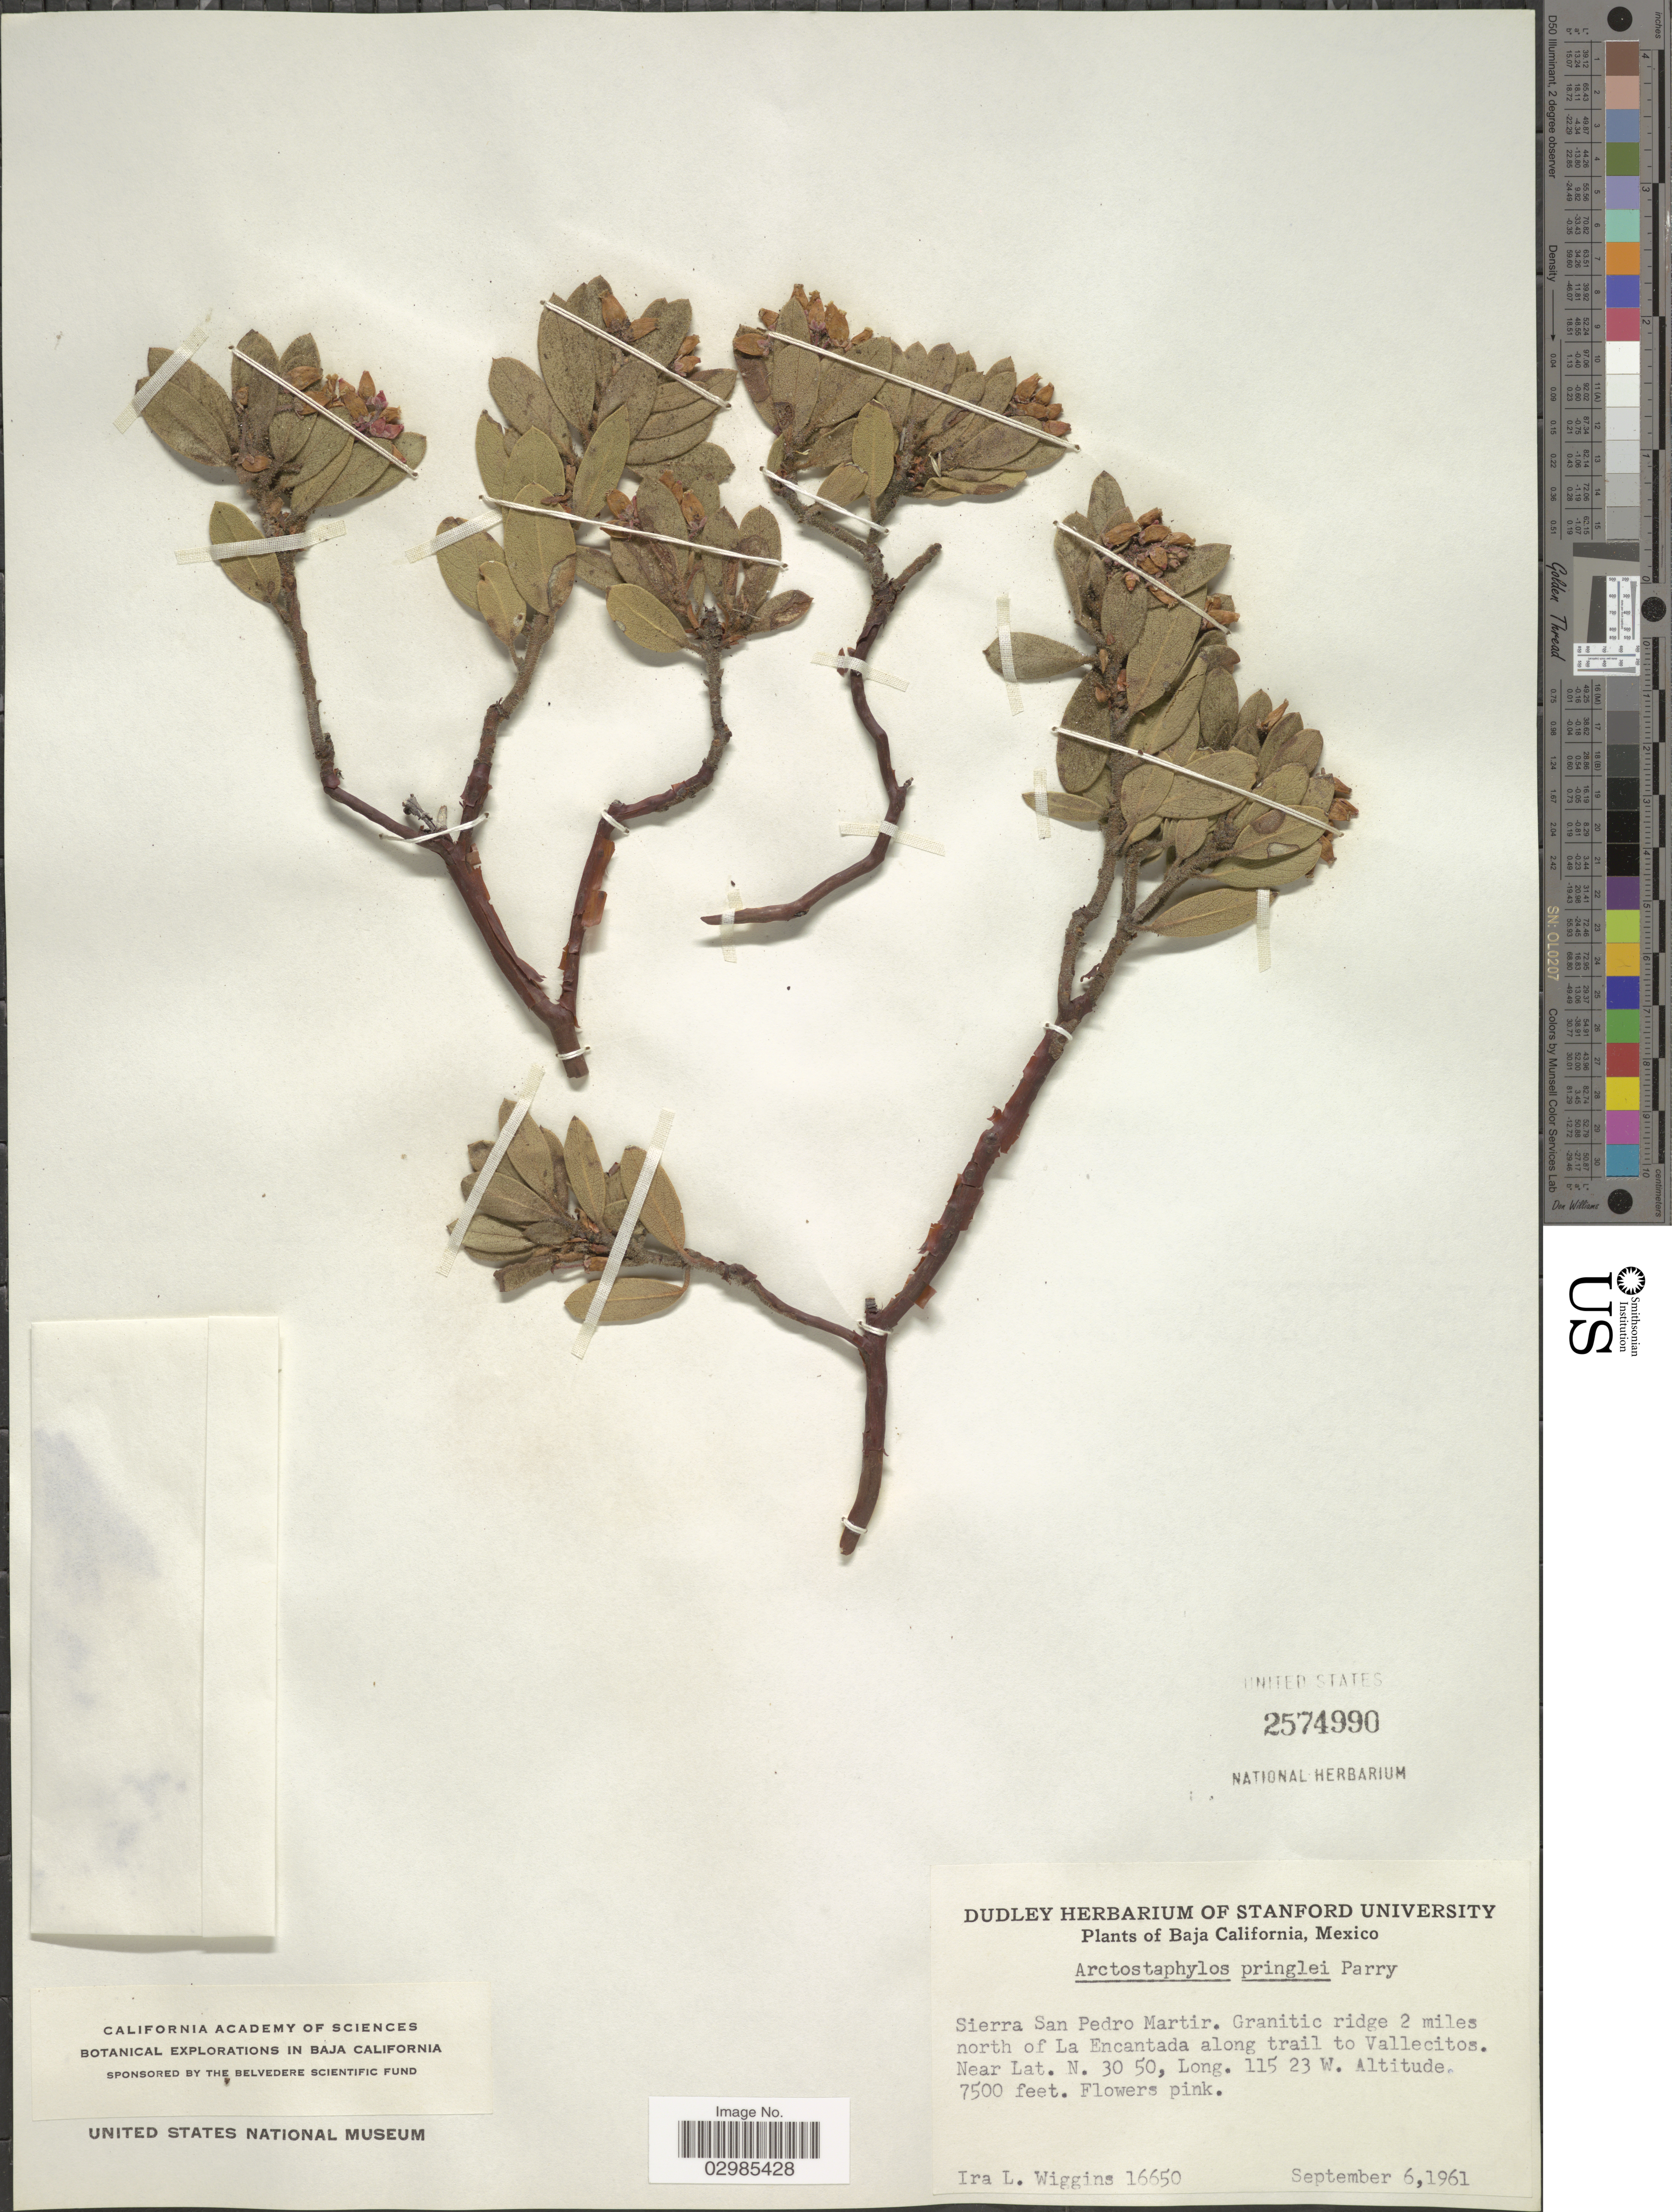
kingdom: Plantae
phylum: Tracheophyta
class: Magnoliopsida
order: Ericales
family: Ericaceae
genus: Arctostaphylos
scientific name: Arctostaphylos pringlei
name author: Parry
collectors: I. L. Wiggins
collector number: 16650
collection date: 1961-09-06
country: Mexico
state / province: Baja California Norte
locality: Sierra San Pedro Martir, Granitic ridge 2 miles north of La Encantada along trail to Vallecitos.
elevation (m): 2286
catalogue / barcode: US 2574990